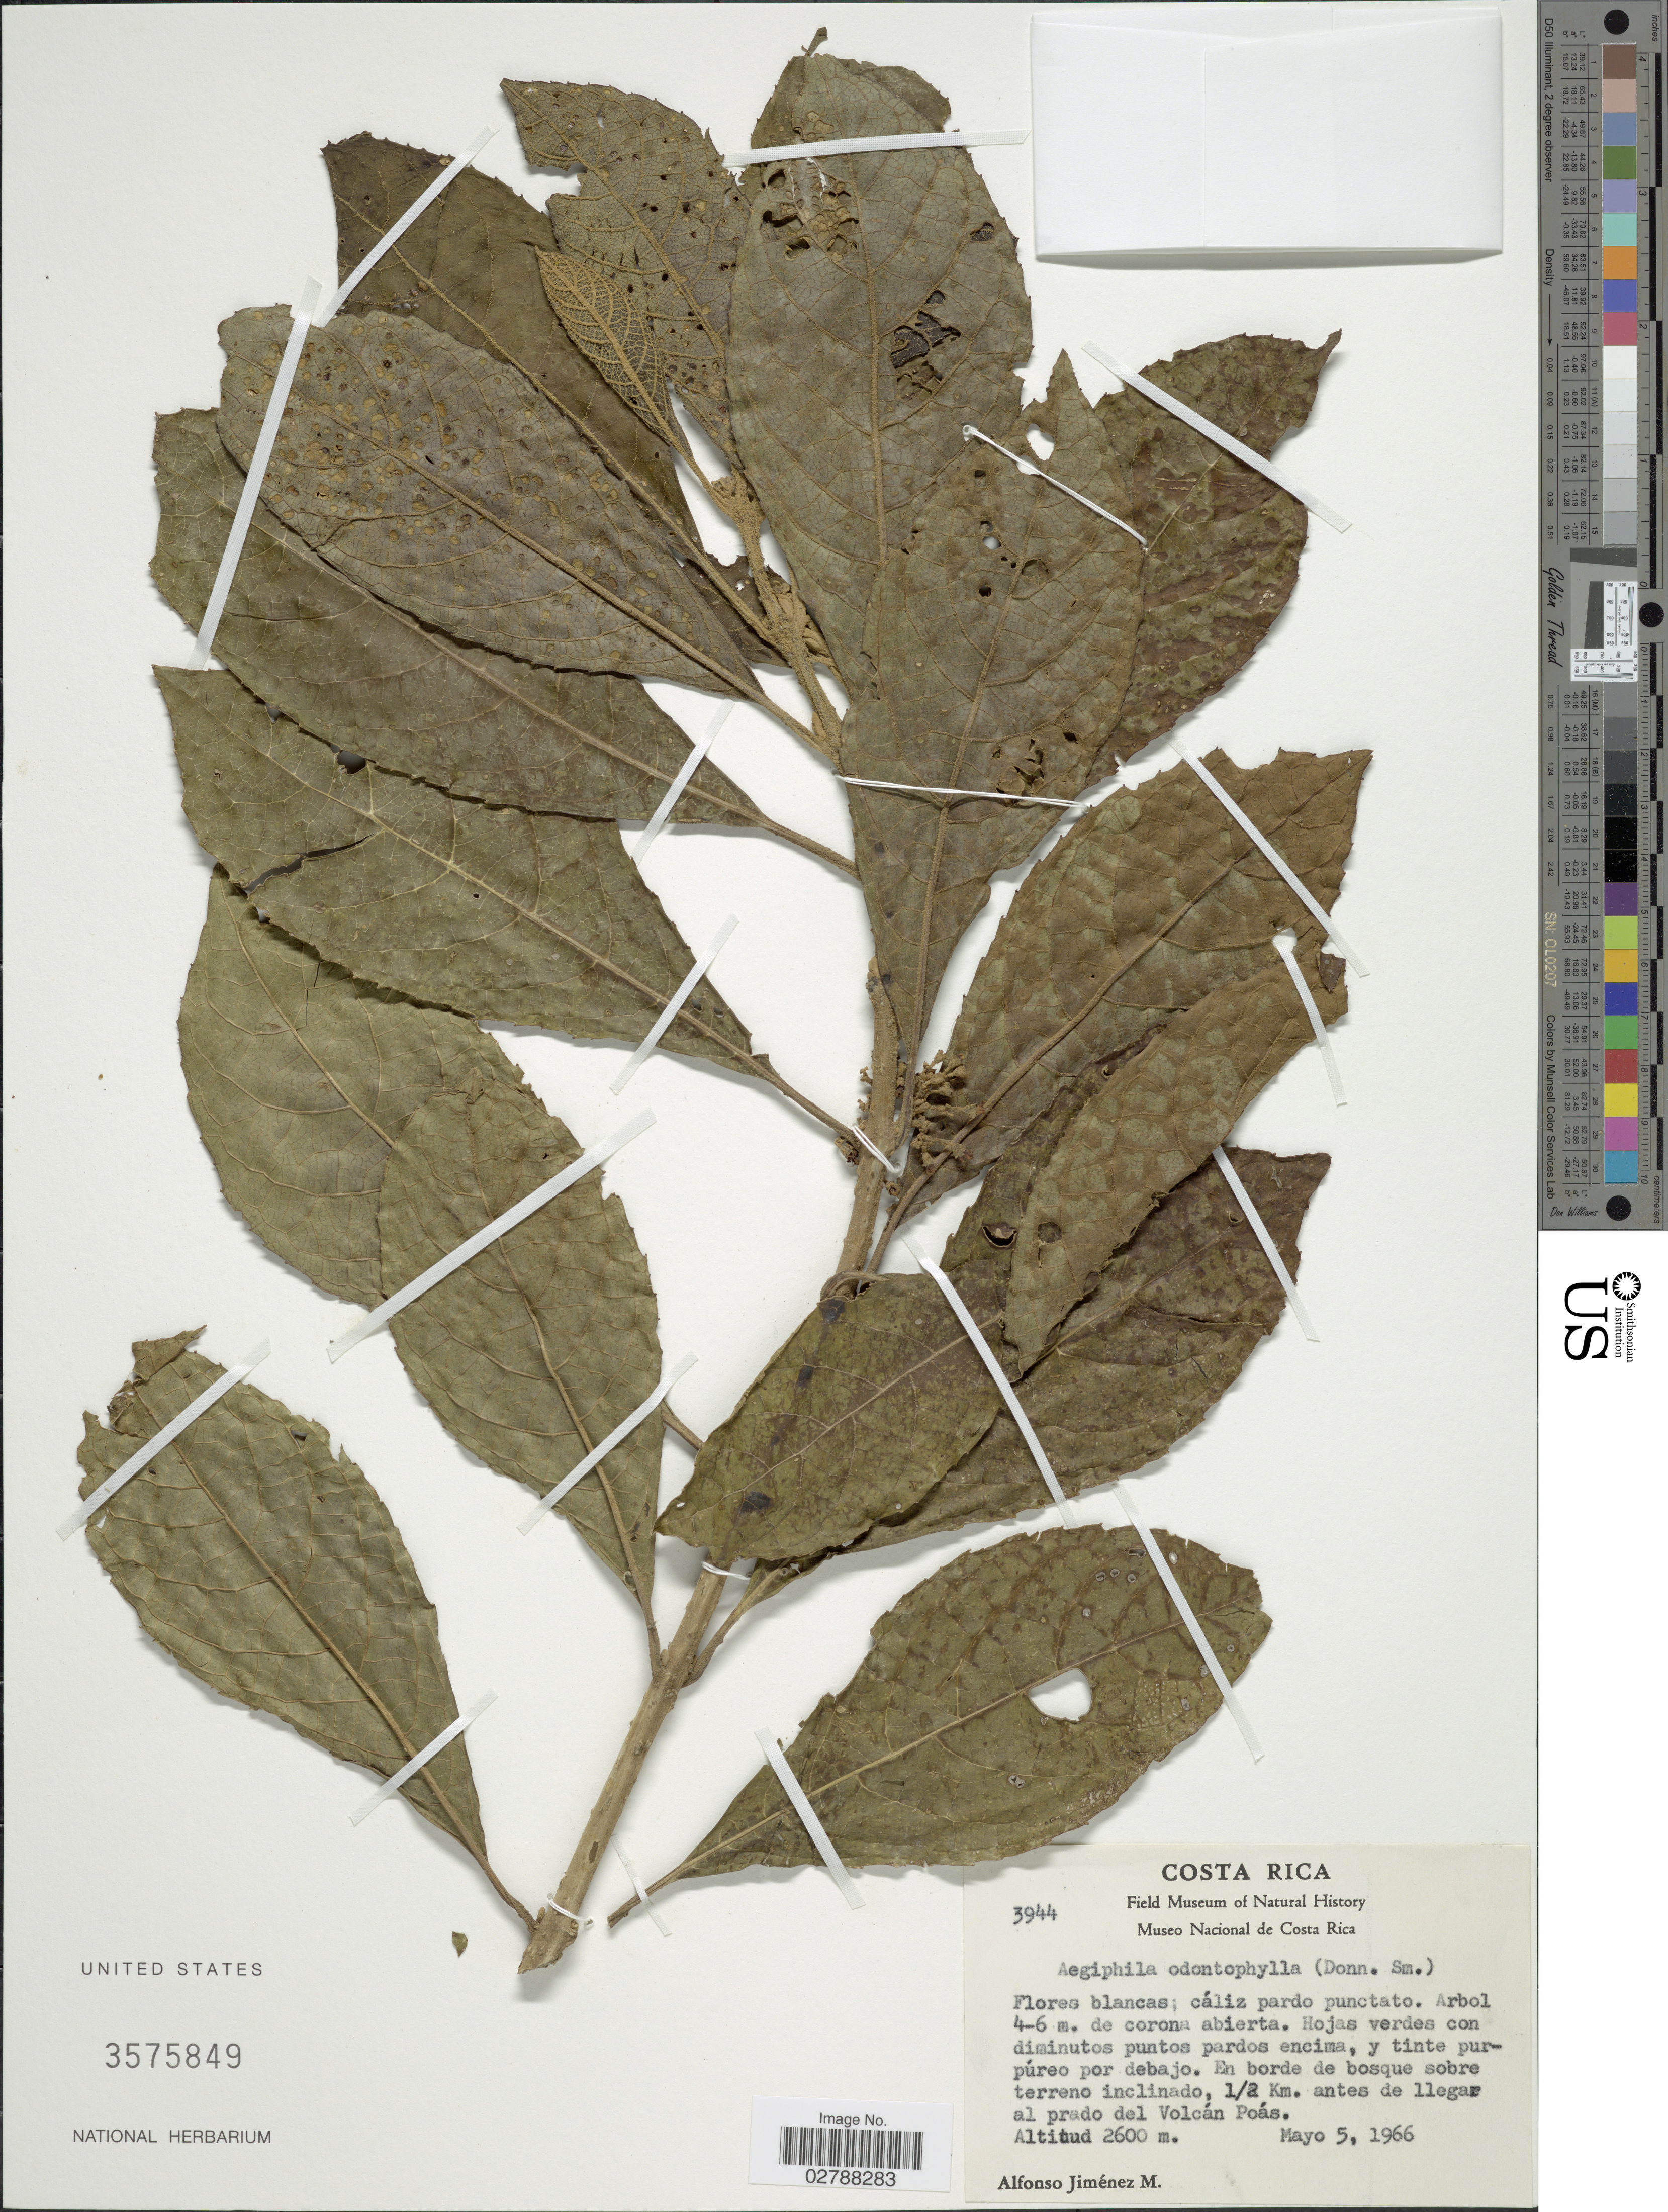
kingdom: Plantae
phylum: Tracheophyta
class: Magnoliopsida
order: Lamiales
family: Lamiaceae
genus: Aegiphila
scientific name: Aegiphila odontophylla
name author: Donn. Sm.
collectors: A. Jimenez M.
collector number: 3944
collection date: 1966-05-05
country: Costa Rica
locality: En borde de bosque sobre terreno inclinado, 1/2 Km. antes de llegar al prado del Volcán Poás.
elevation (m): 2600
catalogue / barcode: US 3575849